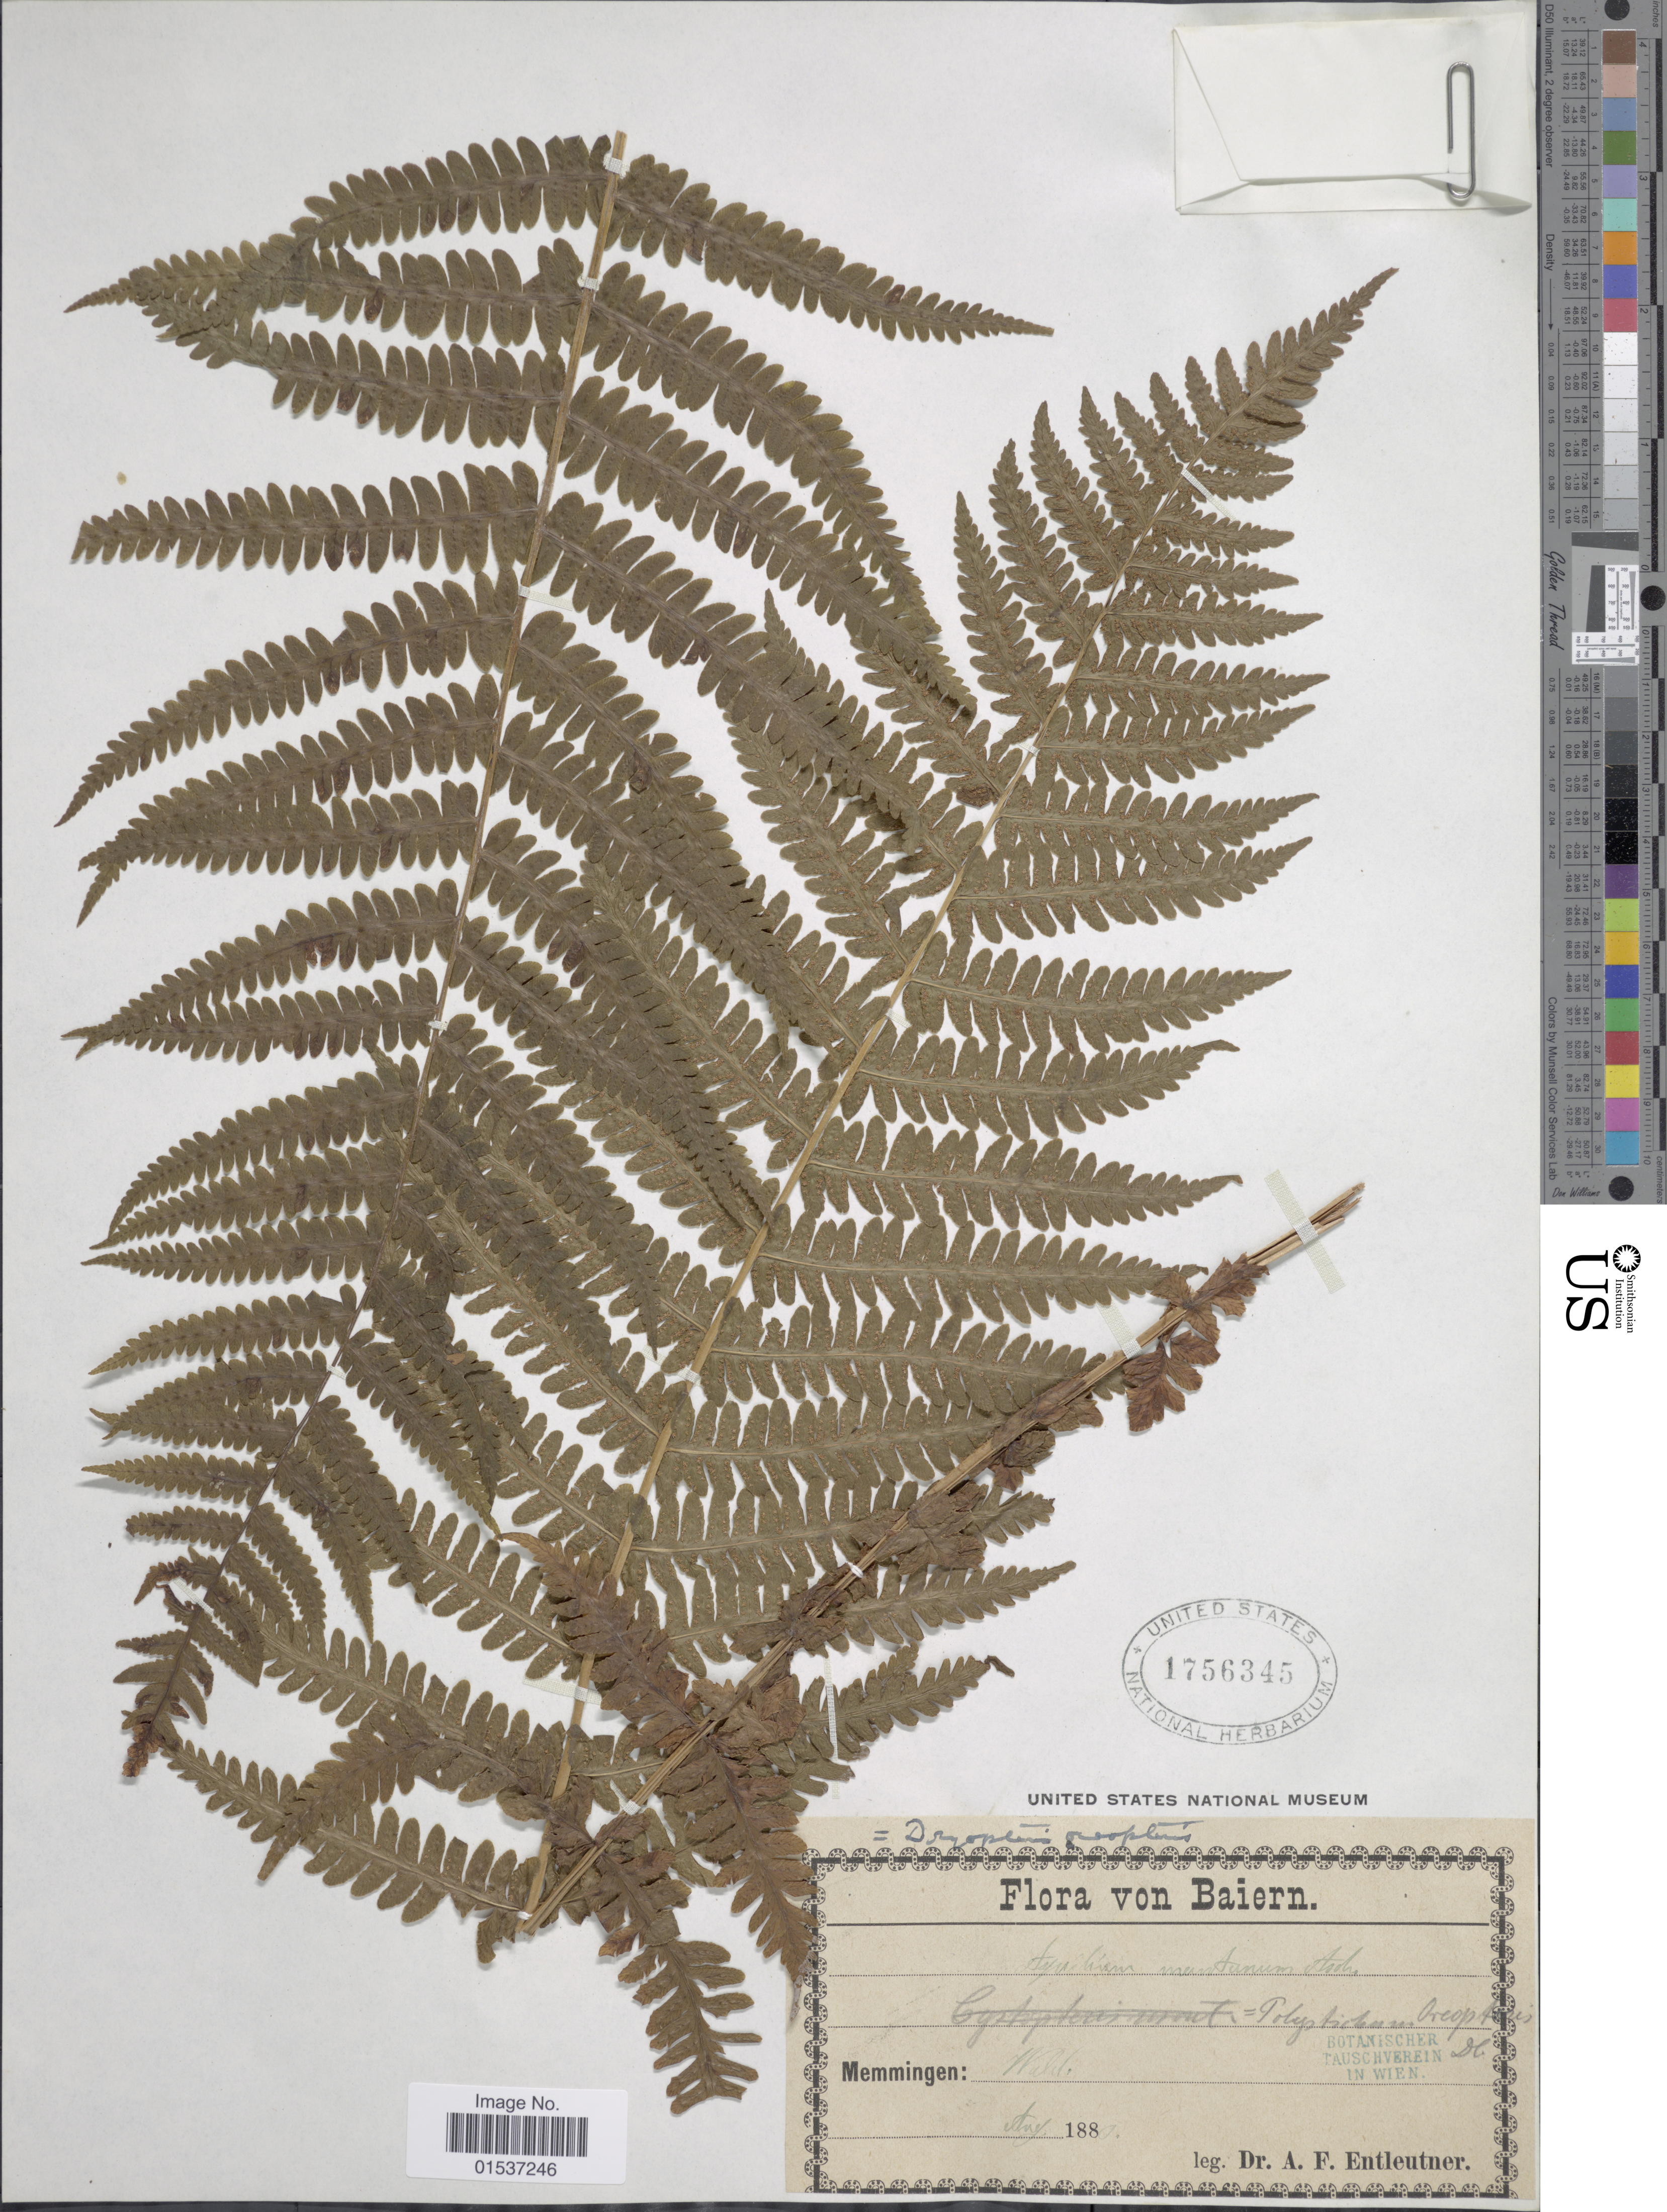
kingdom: Plantae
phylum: Tracheophyta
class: Polypodiopsida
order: Polypodiales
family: Thelypteridaceae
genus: Oreopteris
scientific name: Oreopteris limbosperma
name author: (All.) K. Iwats.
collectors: A. Entleutner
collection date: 1880-08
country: Germany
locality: Baieren, Memmingen: Wald.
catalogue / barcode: US 1756345